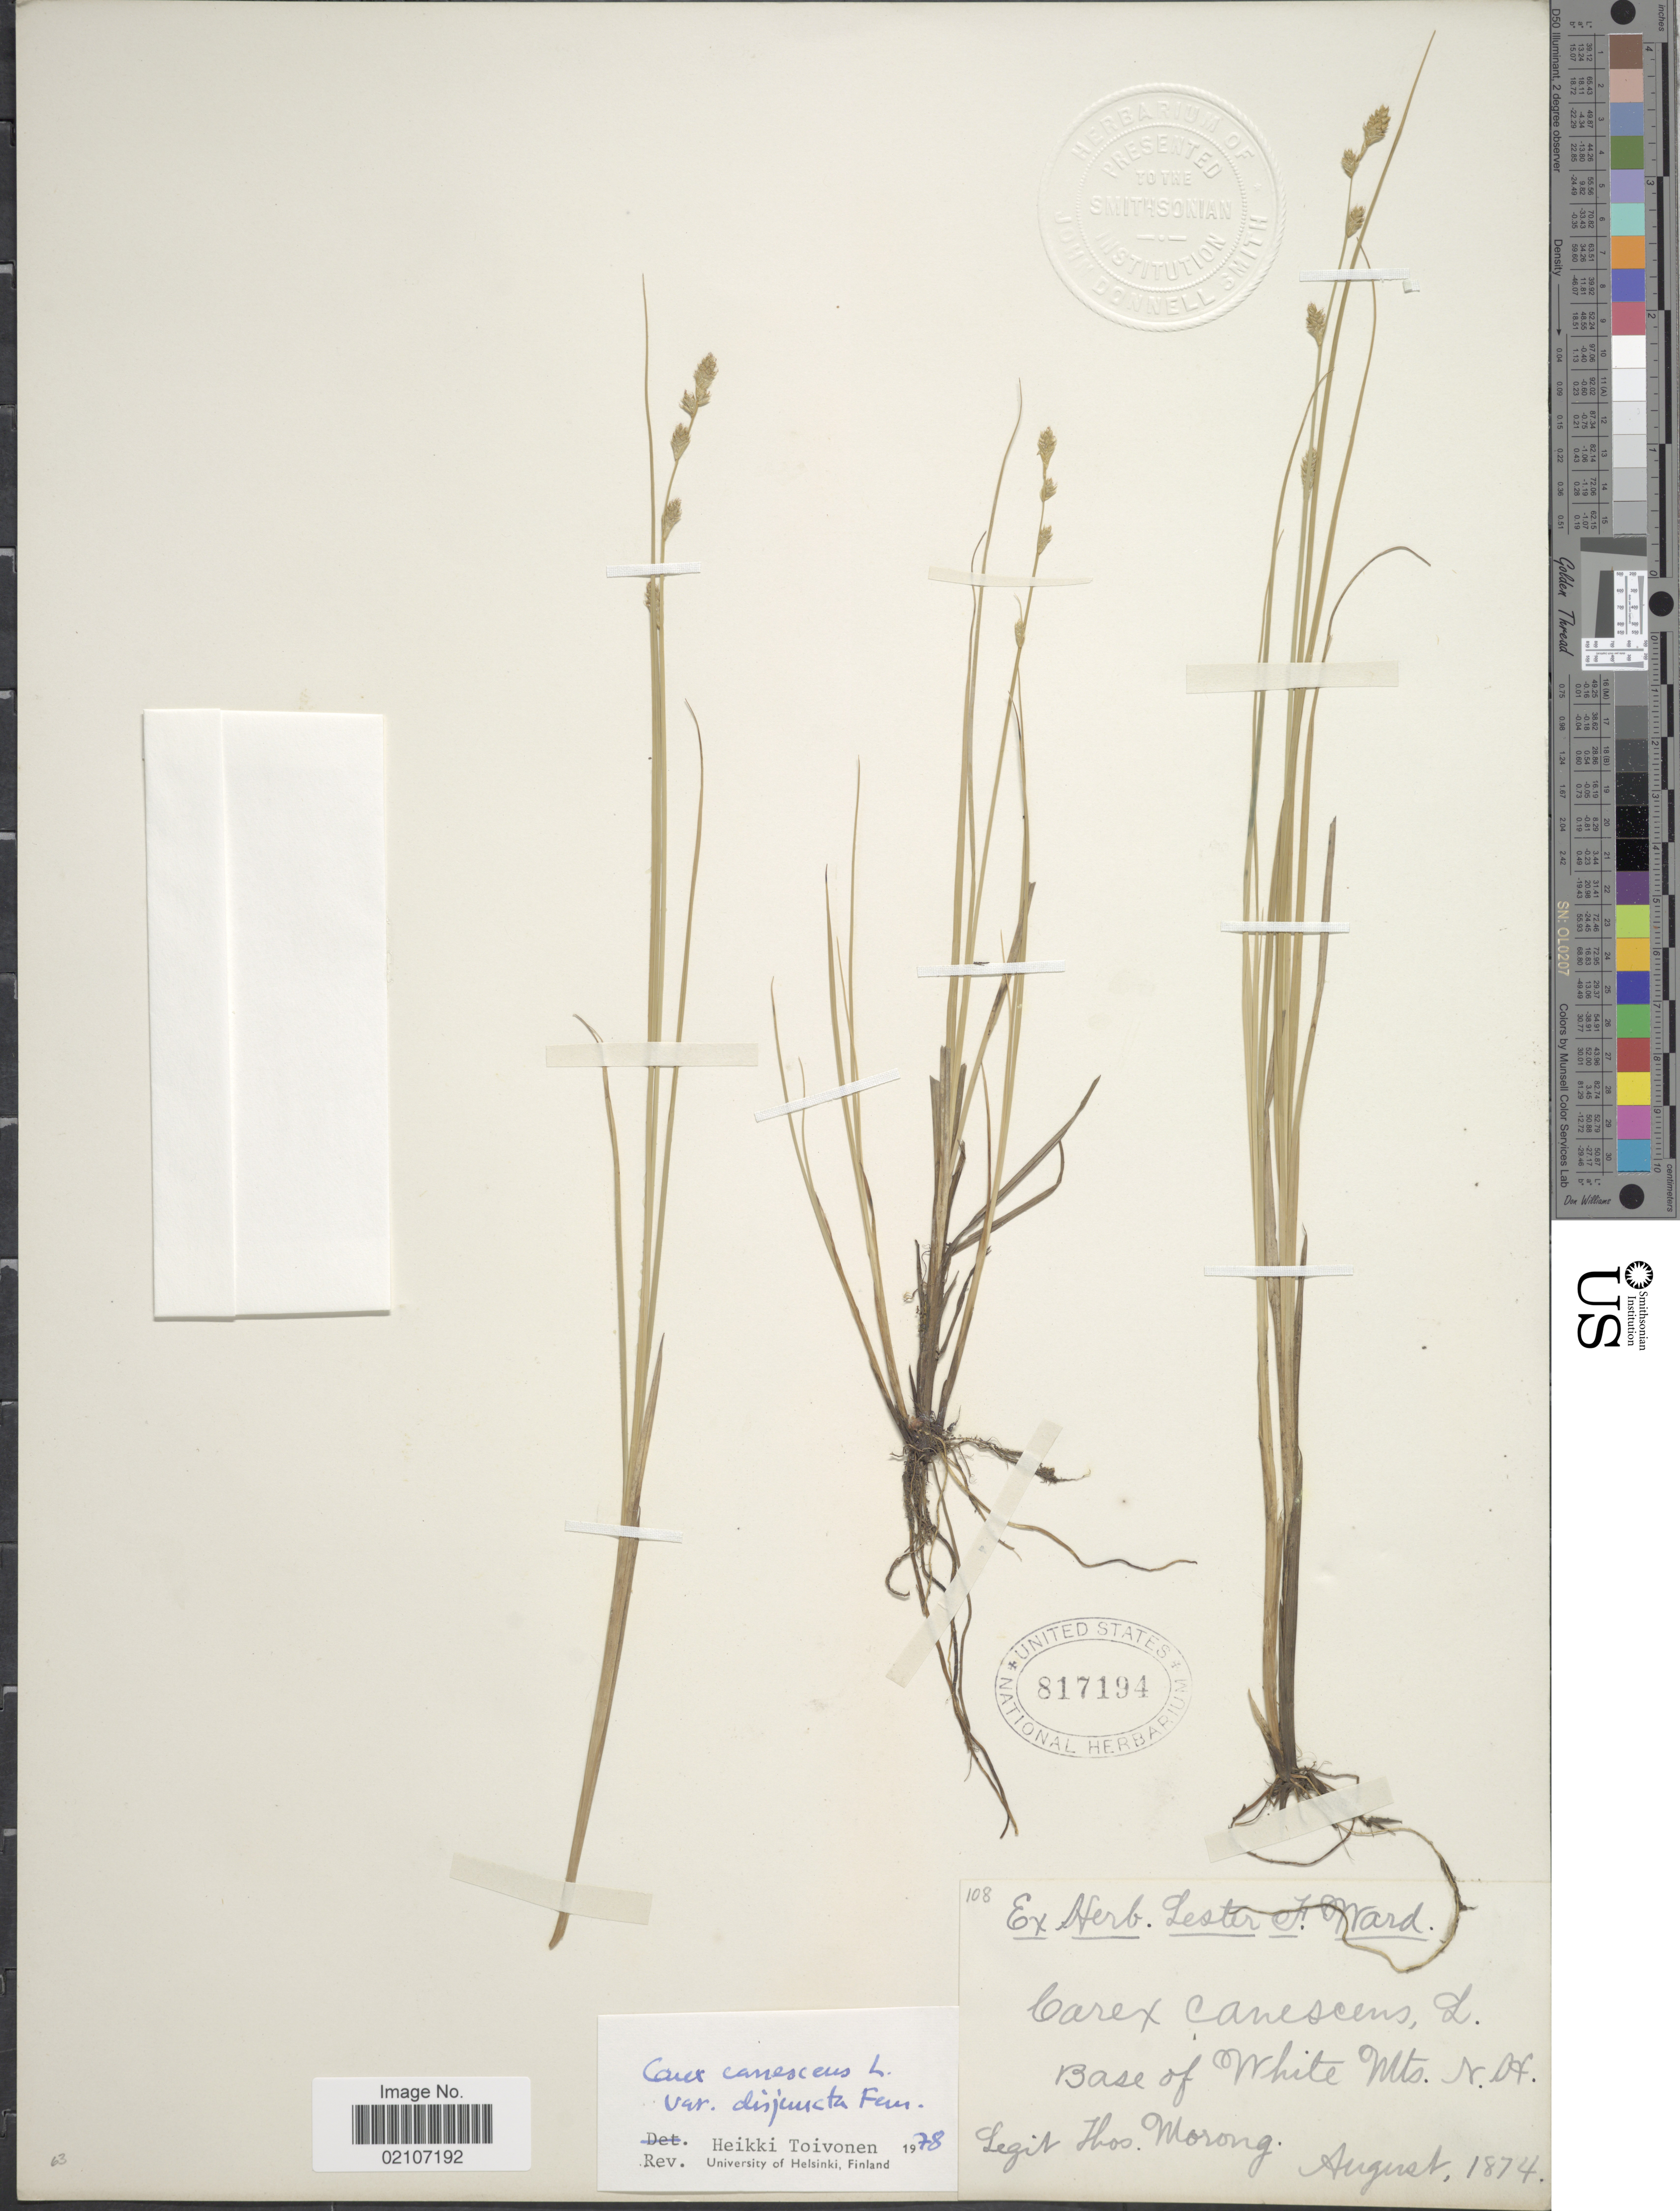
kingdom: Plantae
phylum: Tracheophyta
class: Liliopsida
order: Poales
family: Cyperaceae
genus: Carex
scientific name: Carex canescens var. disjuncta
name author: Fernald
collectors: ex herb. T. Morong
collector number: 108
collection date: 1874-08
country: United States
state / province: New Hampshire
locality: Base of White Mts.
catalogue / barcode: US 817194